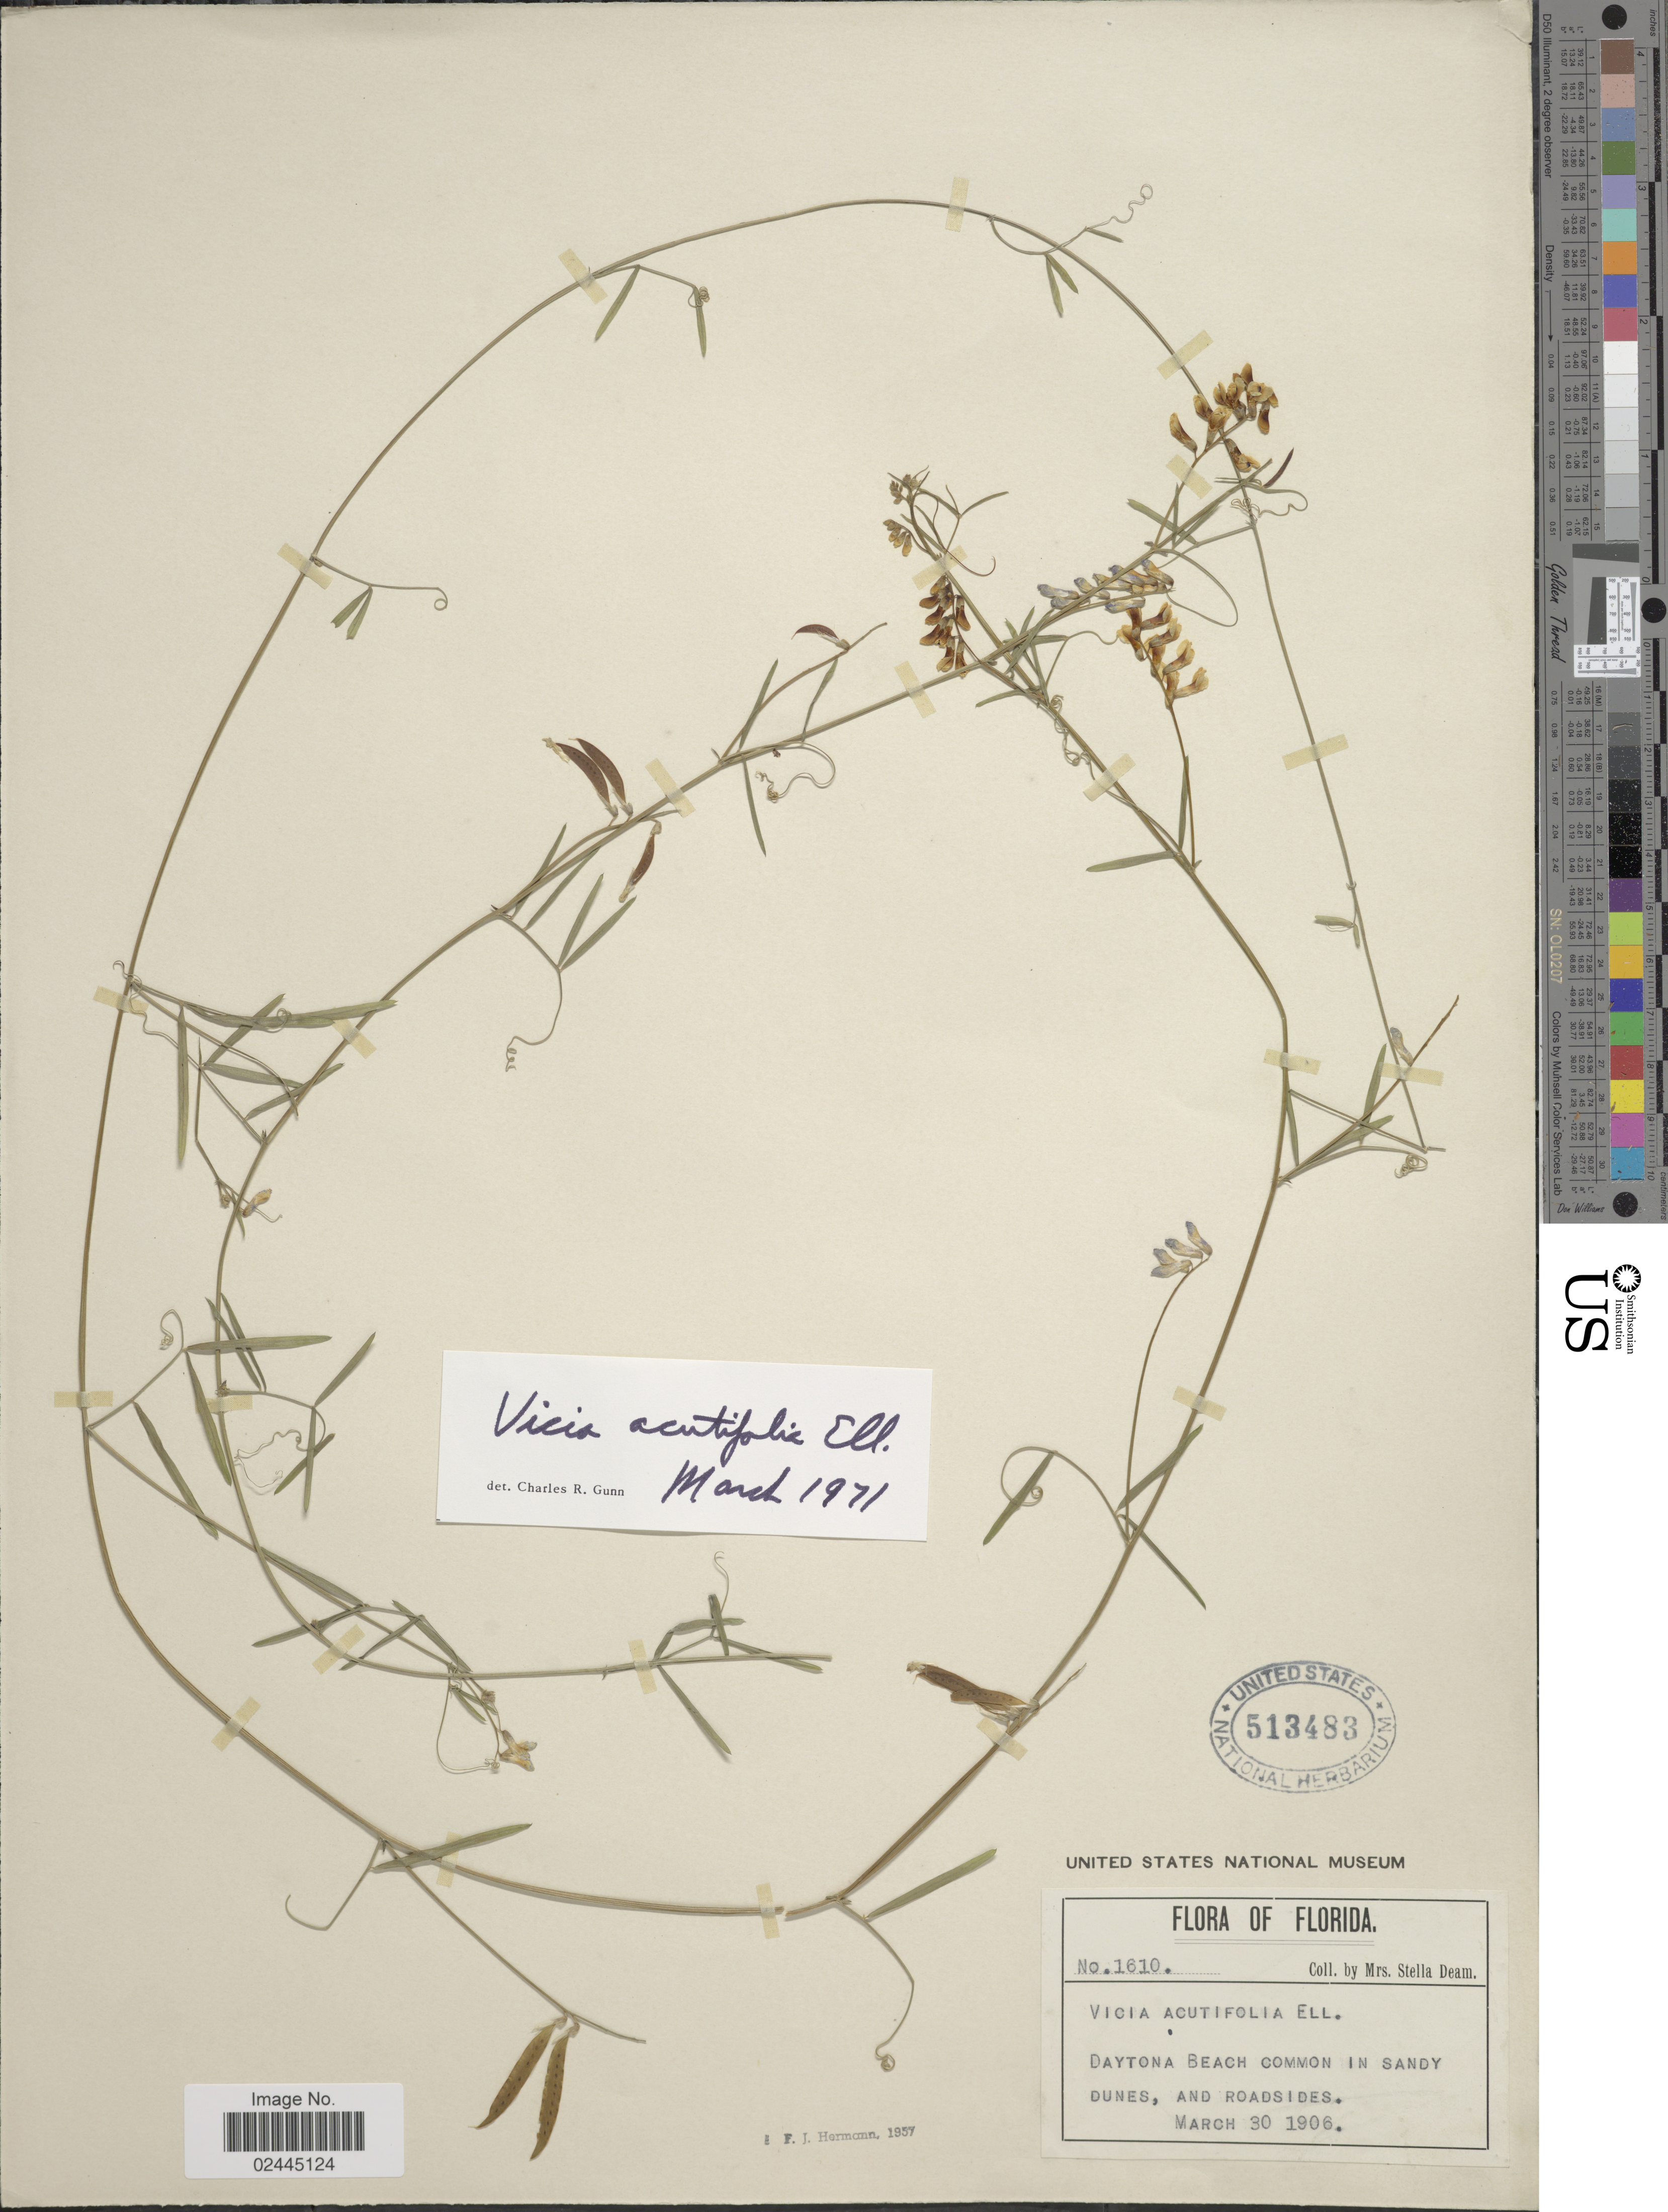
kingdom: Plantae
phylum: Tracheophyta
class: Magnoliopsida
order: Fabales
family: Fabaceae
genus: Vicia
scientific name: Vicia acutifolia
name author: Elliott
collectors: S. A. Deam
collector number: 1610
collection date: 1906-03-30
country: United States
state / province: Florida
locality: Daytona beach common in sandy dunes, and roadsides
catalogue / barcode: US 513483